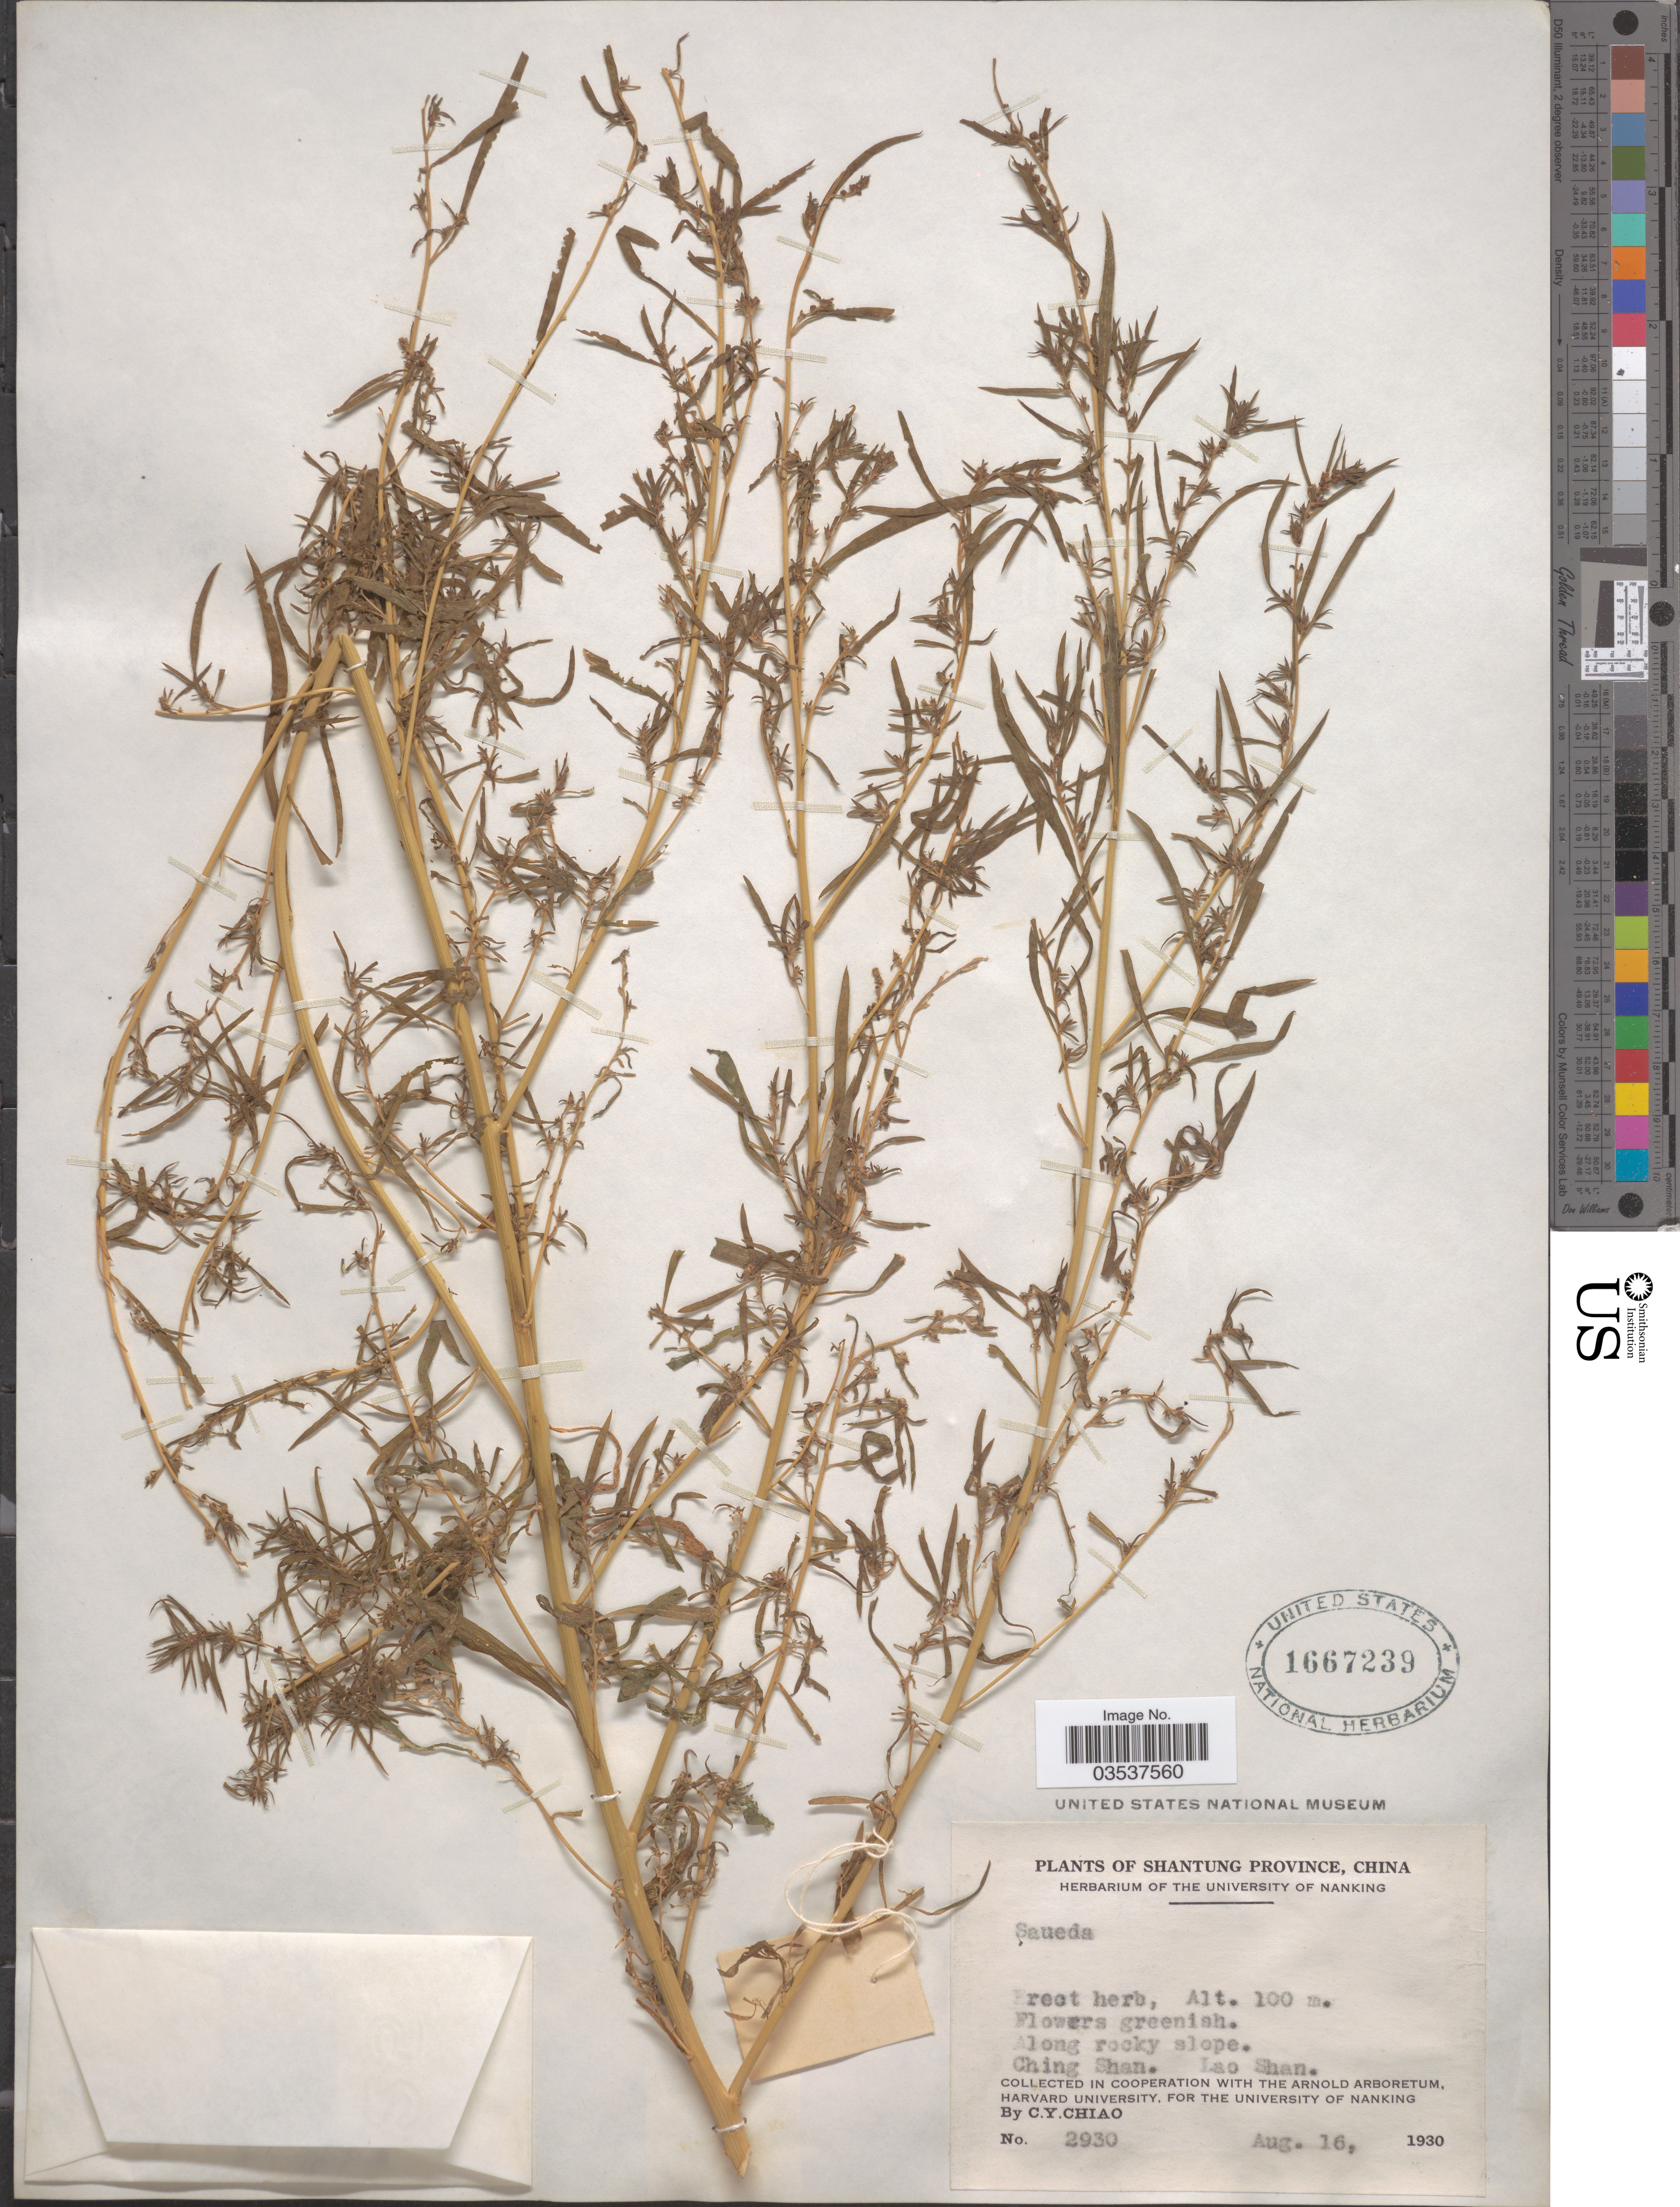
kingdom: Plantae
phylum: Tracheophyta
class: Magnoliopsida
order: Caryophyllales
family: Amaranthaceae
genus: Suaeda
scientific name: Suaeda sp.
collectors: C. Y. Chiao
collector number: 2930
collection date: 1930-08-16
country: China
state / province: Shandong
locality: Shantung Province. Ching Shan. Lao Shan.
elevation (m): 100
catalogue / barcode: US 1667239